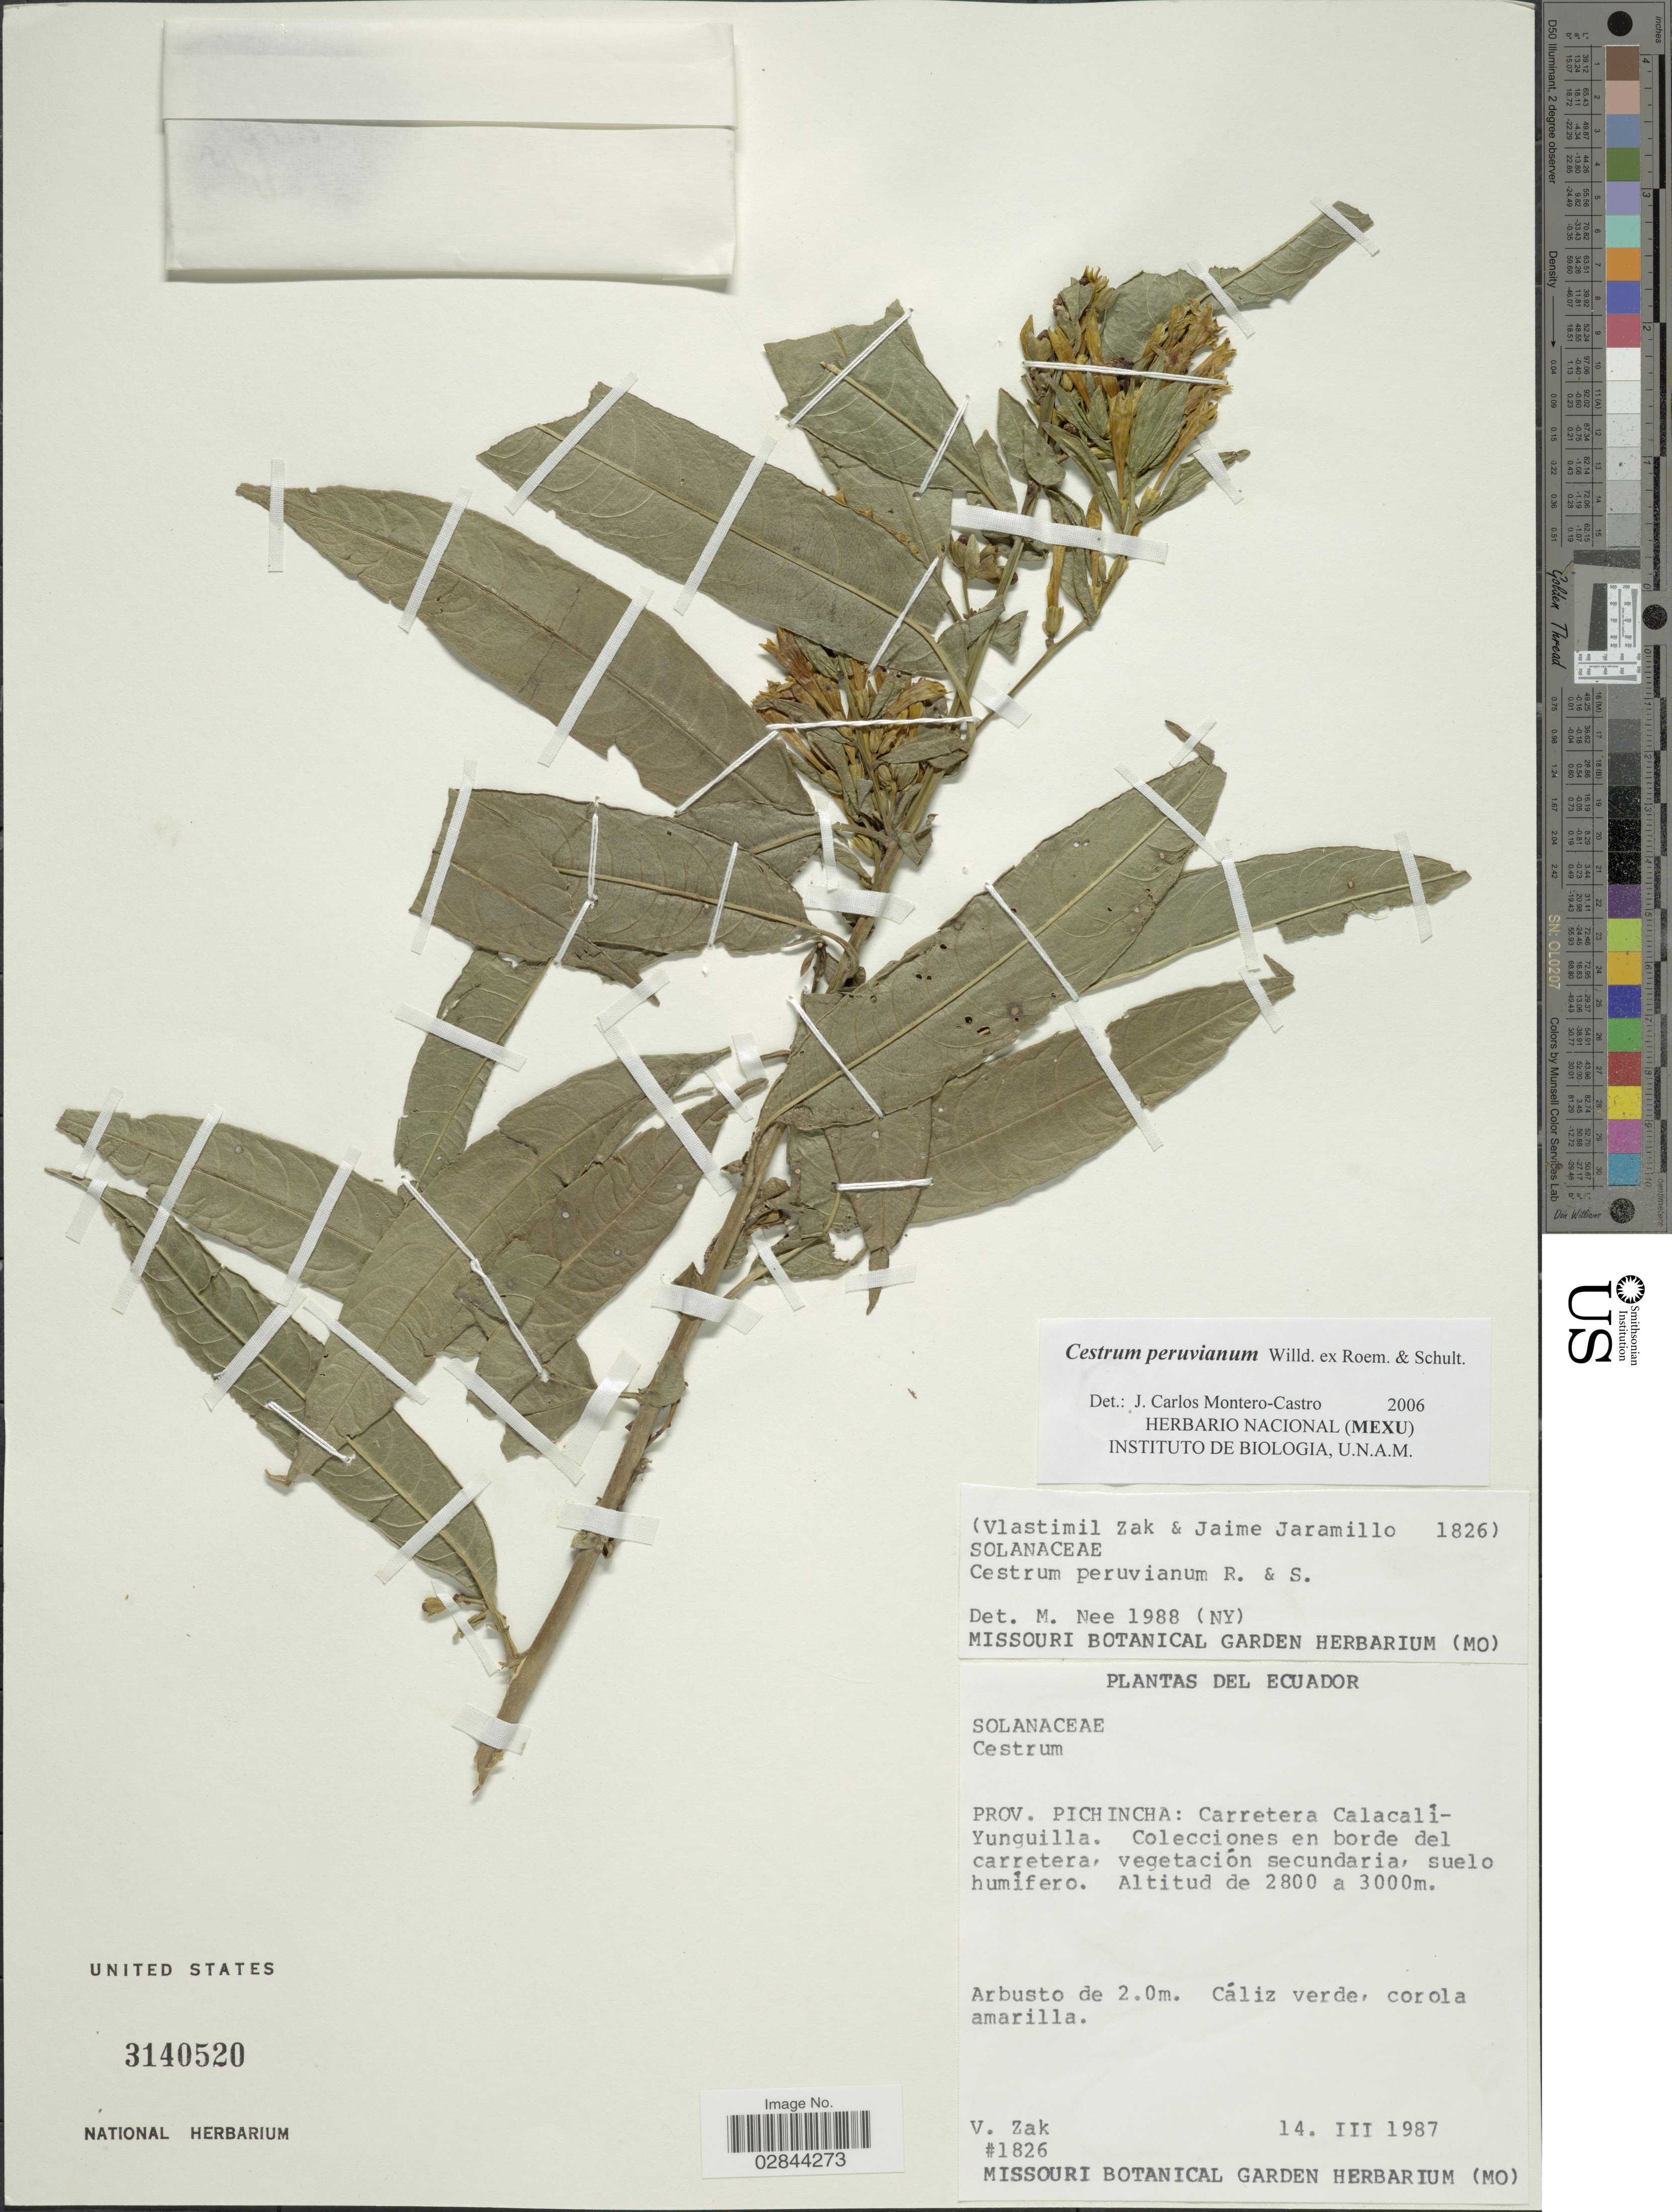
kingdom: Plantae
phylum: Tracheophyta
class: Magnoliopsida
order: Solanales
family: Solanaceae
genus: Cestrum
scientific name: Cestrum affine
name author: Kunth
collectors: V. Zak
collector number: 1826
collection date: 1987-03-14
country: Ecuador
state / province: Pichincha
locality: Carretera Calacalí-Yunguilla.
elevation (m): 2800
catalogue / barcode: US 3140520